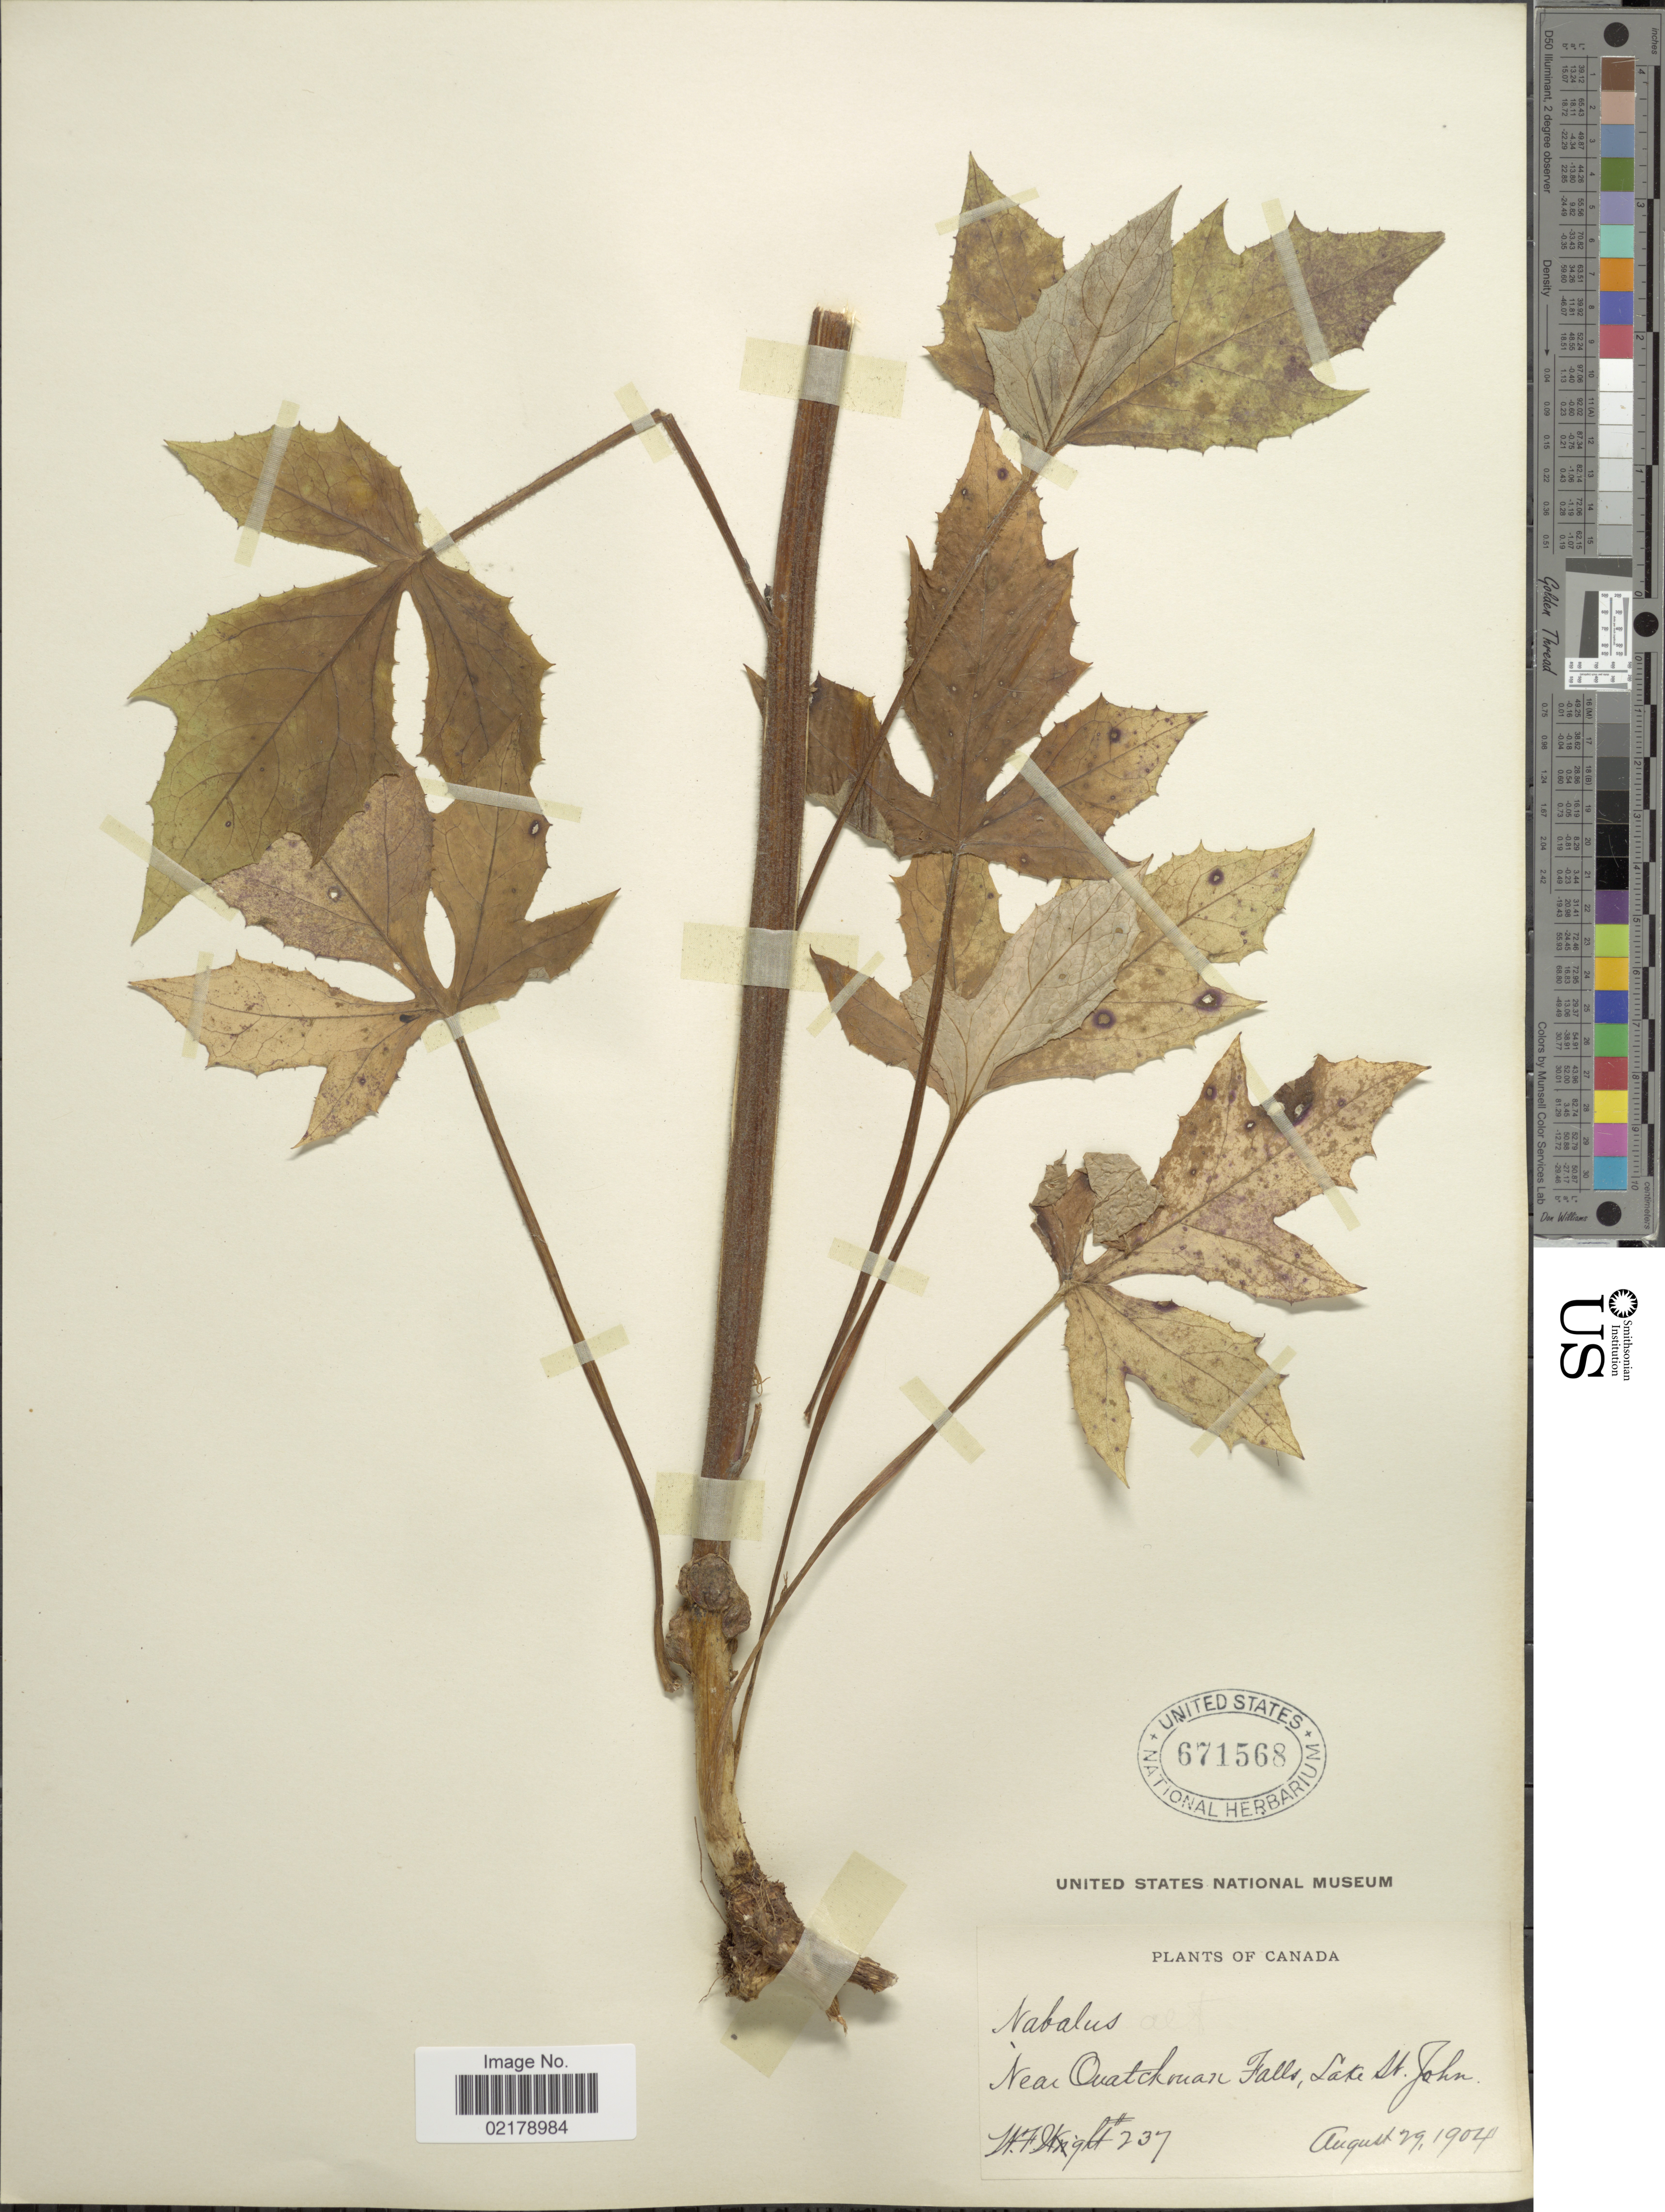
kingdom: Plantae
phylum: Tracheophyta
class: Magnoliopsida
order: Asterales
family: Asteraceae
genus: Nabalus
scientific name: Nabalus altissimus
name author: (L.) Hook.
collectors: W. F. Wright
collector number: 237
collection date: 1904-08-29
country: Canada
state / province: Quebec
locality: Near Ouatckouan Falls, Lake St John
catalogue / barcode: US 671568